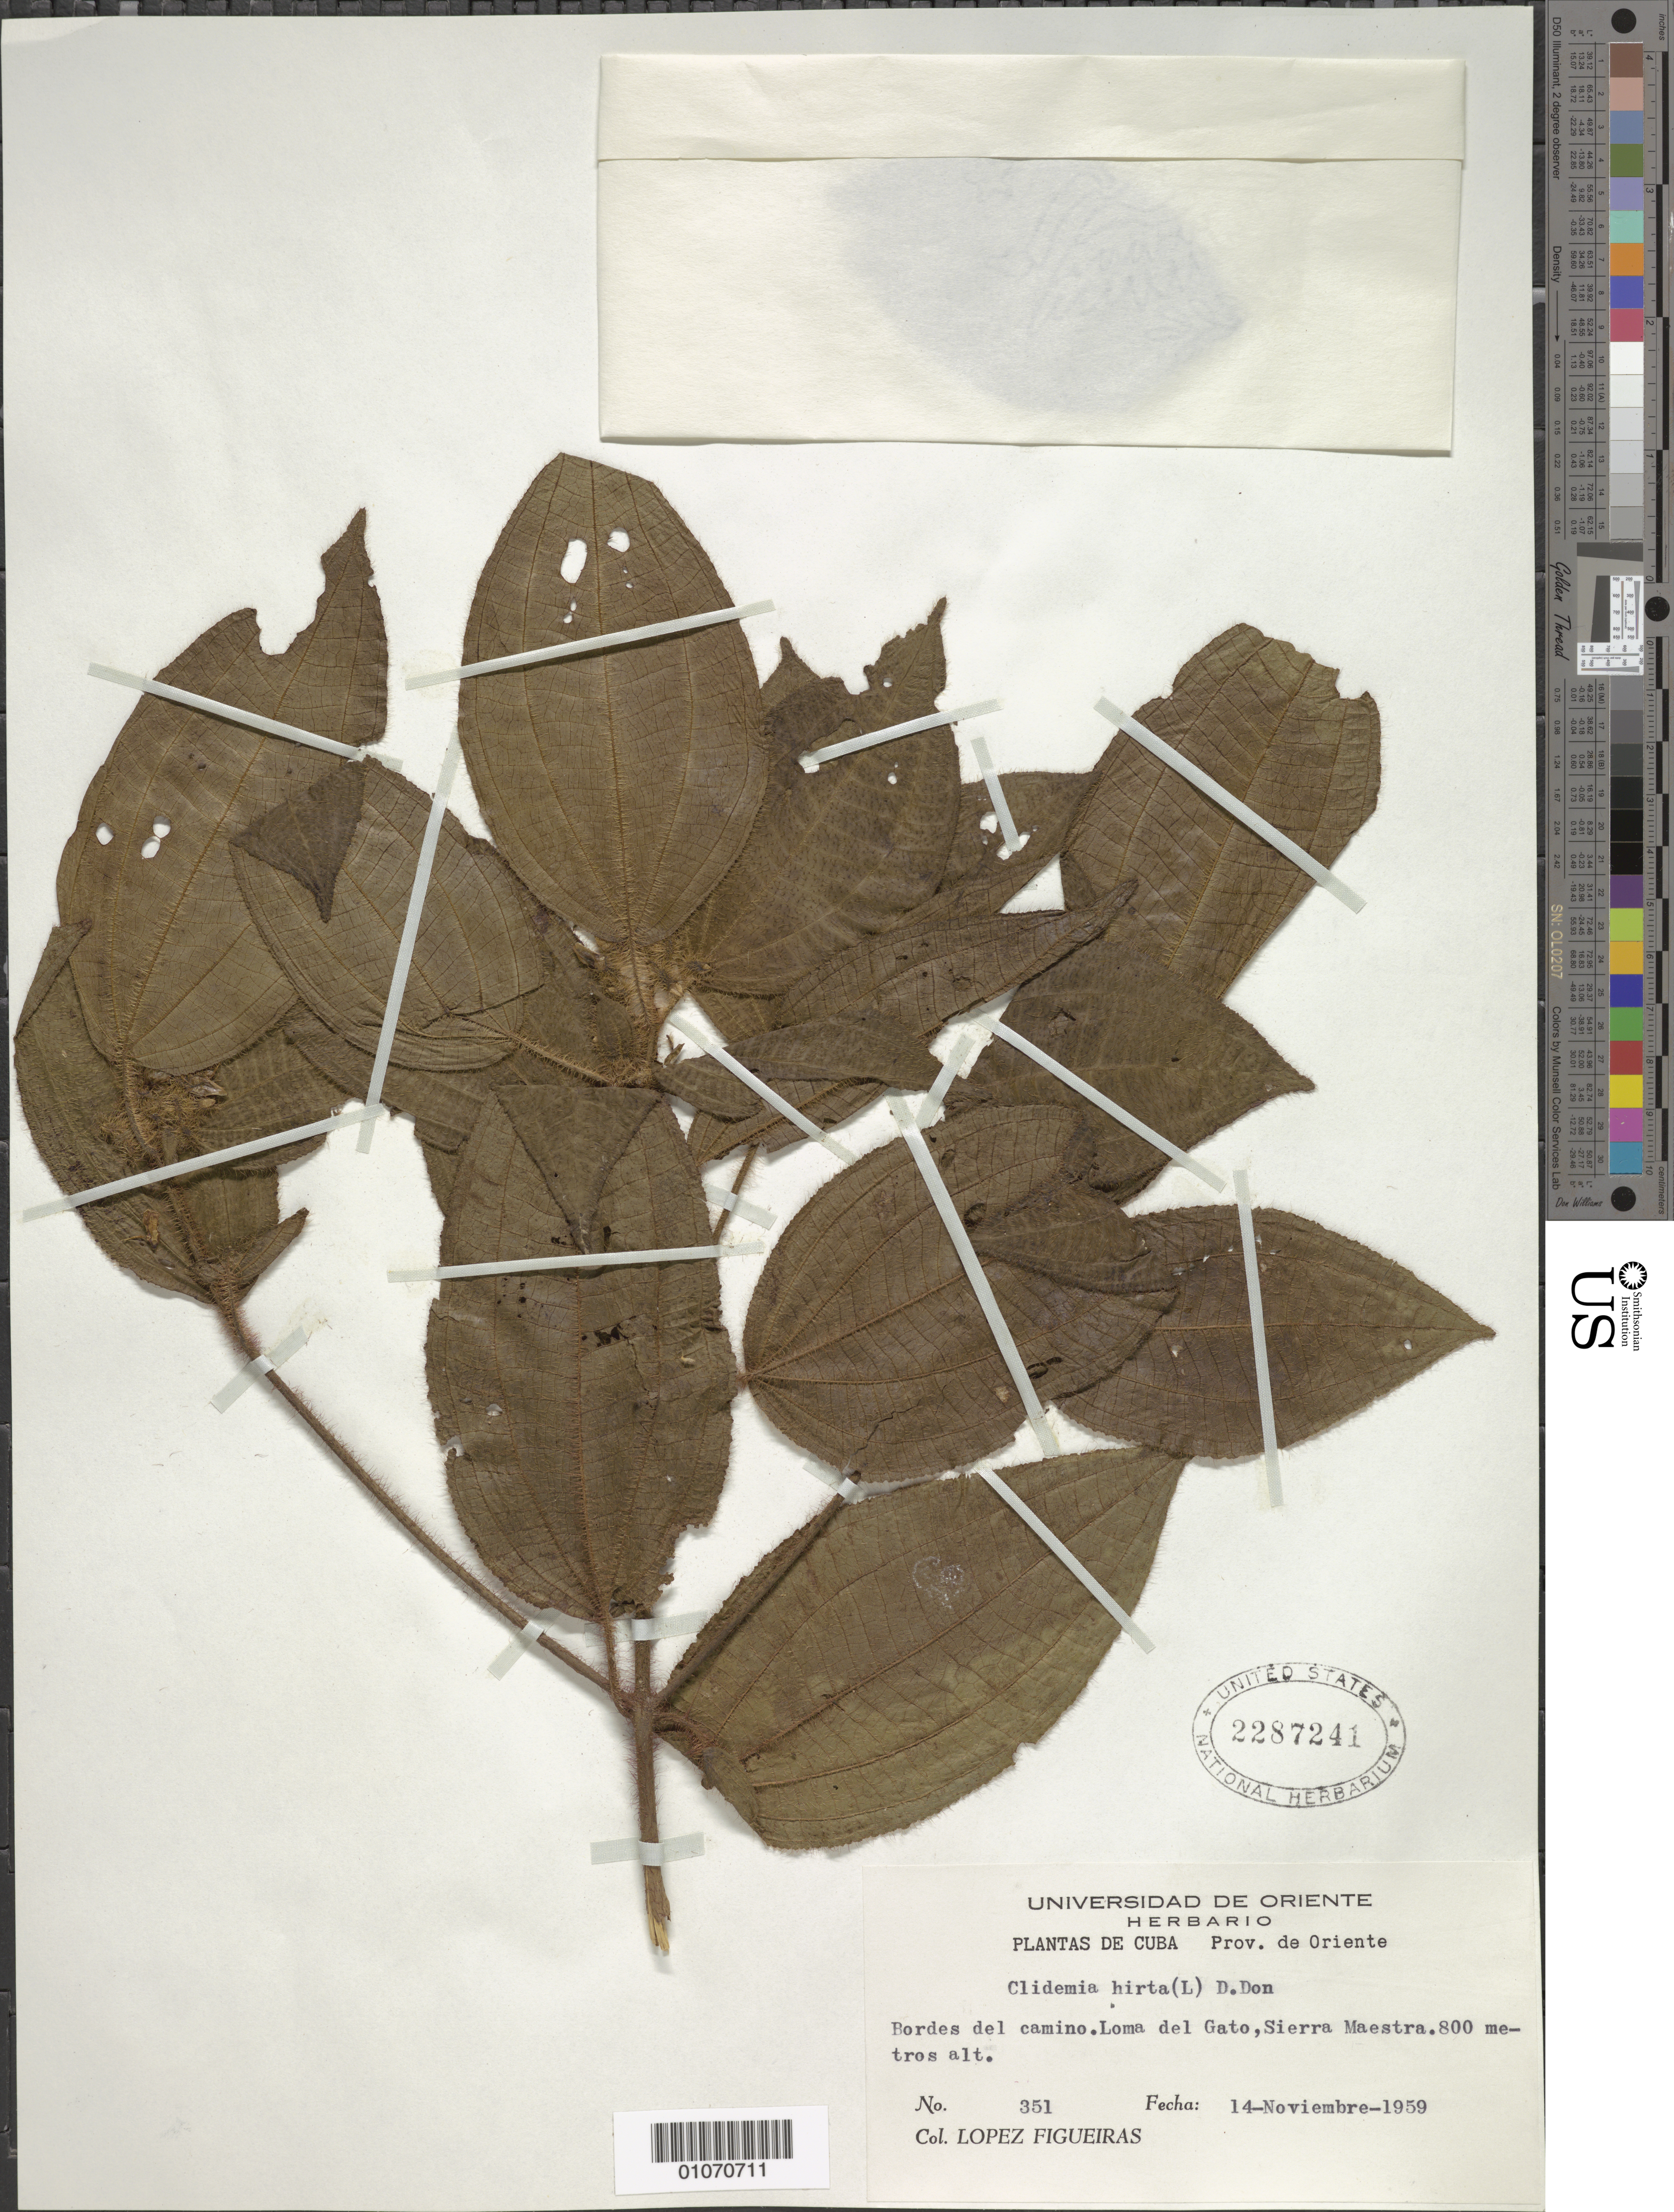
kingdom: Plantae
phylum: Tracheophyta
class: Magnoliopsida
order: Myrtales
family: Melastomataceae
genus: Clidemia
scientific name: Clidemia hirta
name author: (L.) D. Don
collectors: M. López Figueiras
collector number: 351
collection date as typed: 14 Nov 1959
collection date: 1959-11-14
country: Cuba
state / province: Oriente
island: Cuba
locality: Sierra Maestra, Loma del Gato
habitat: Bordes del camino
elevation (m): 800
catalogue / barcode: US 2287241